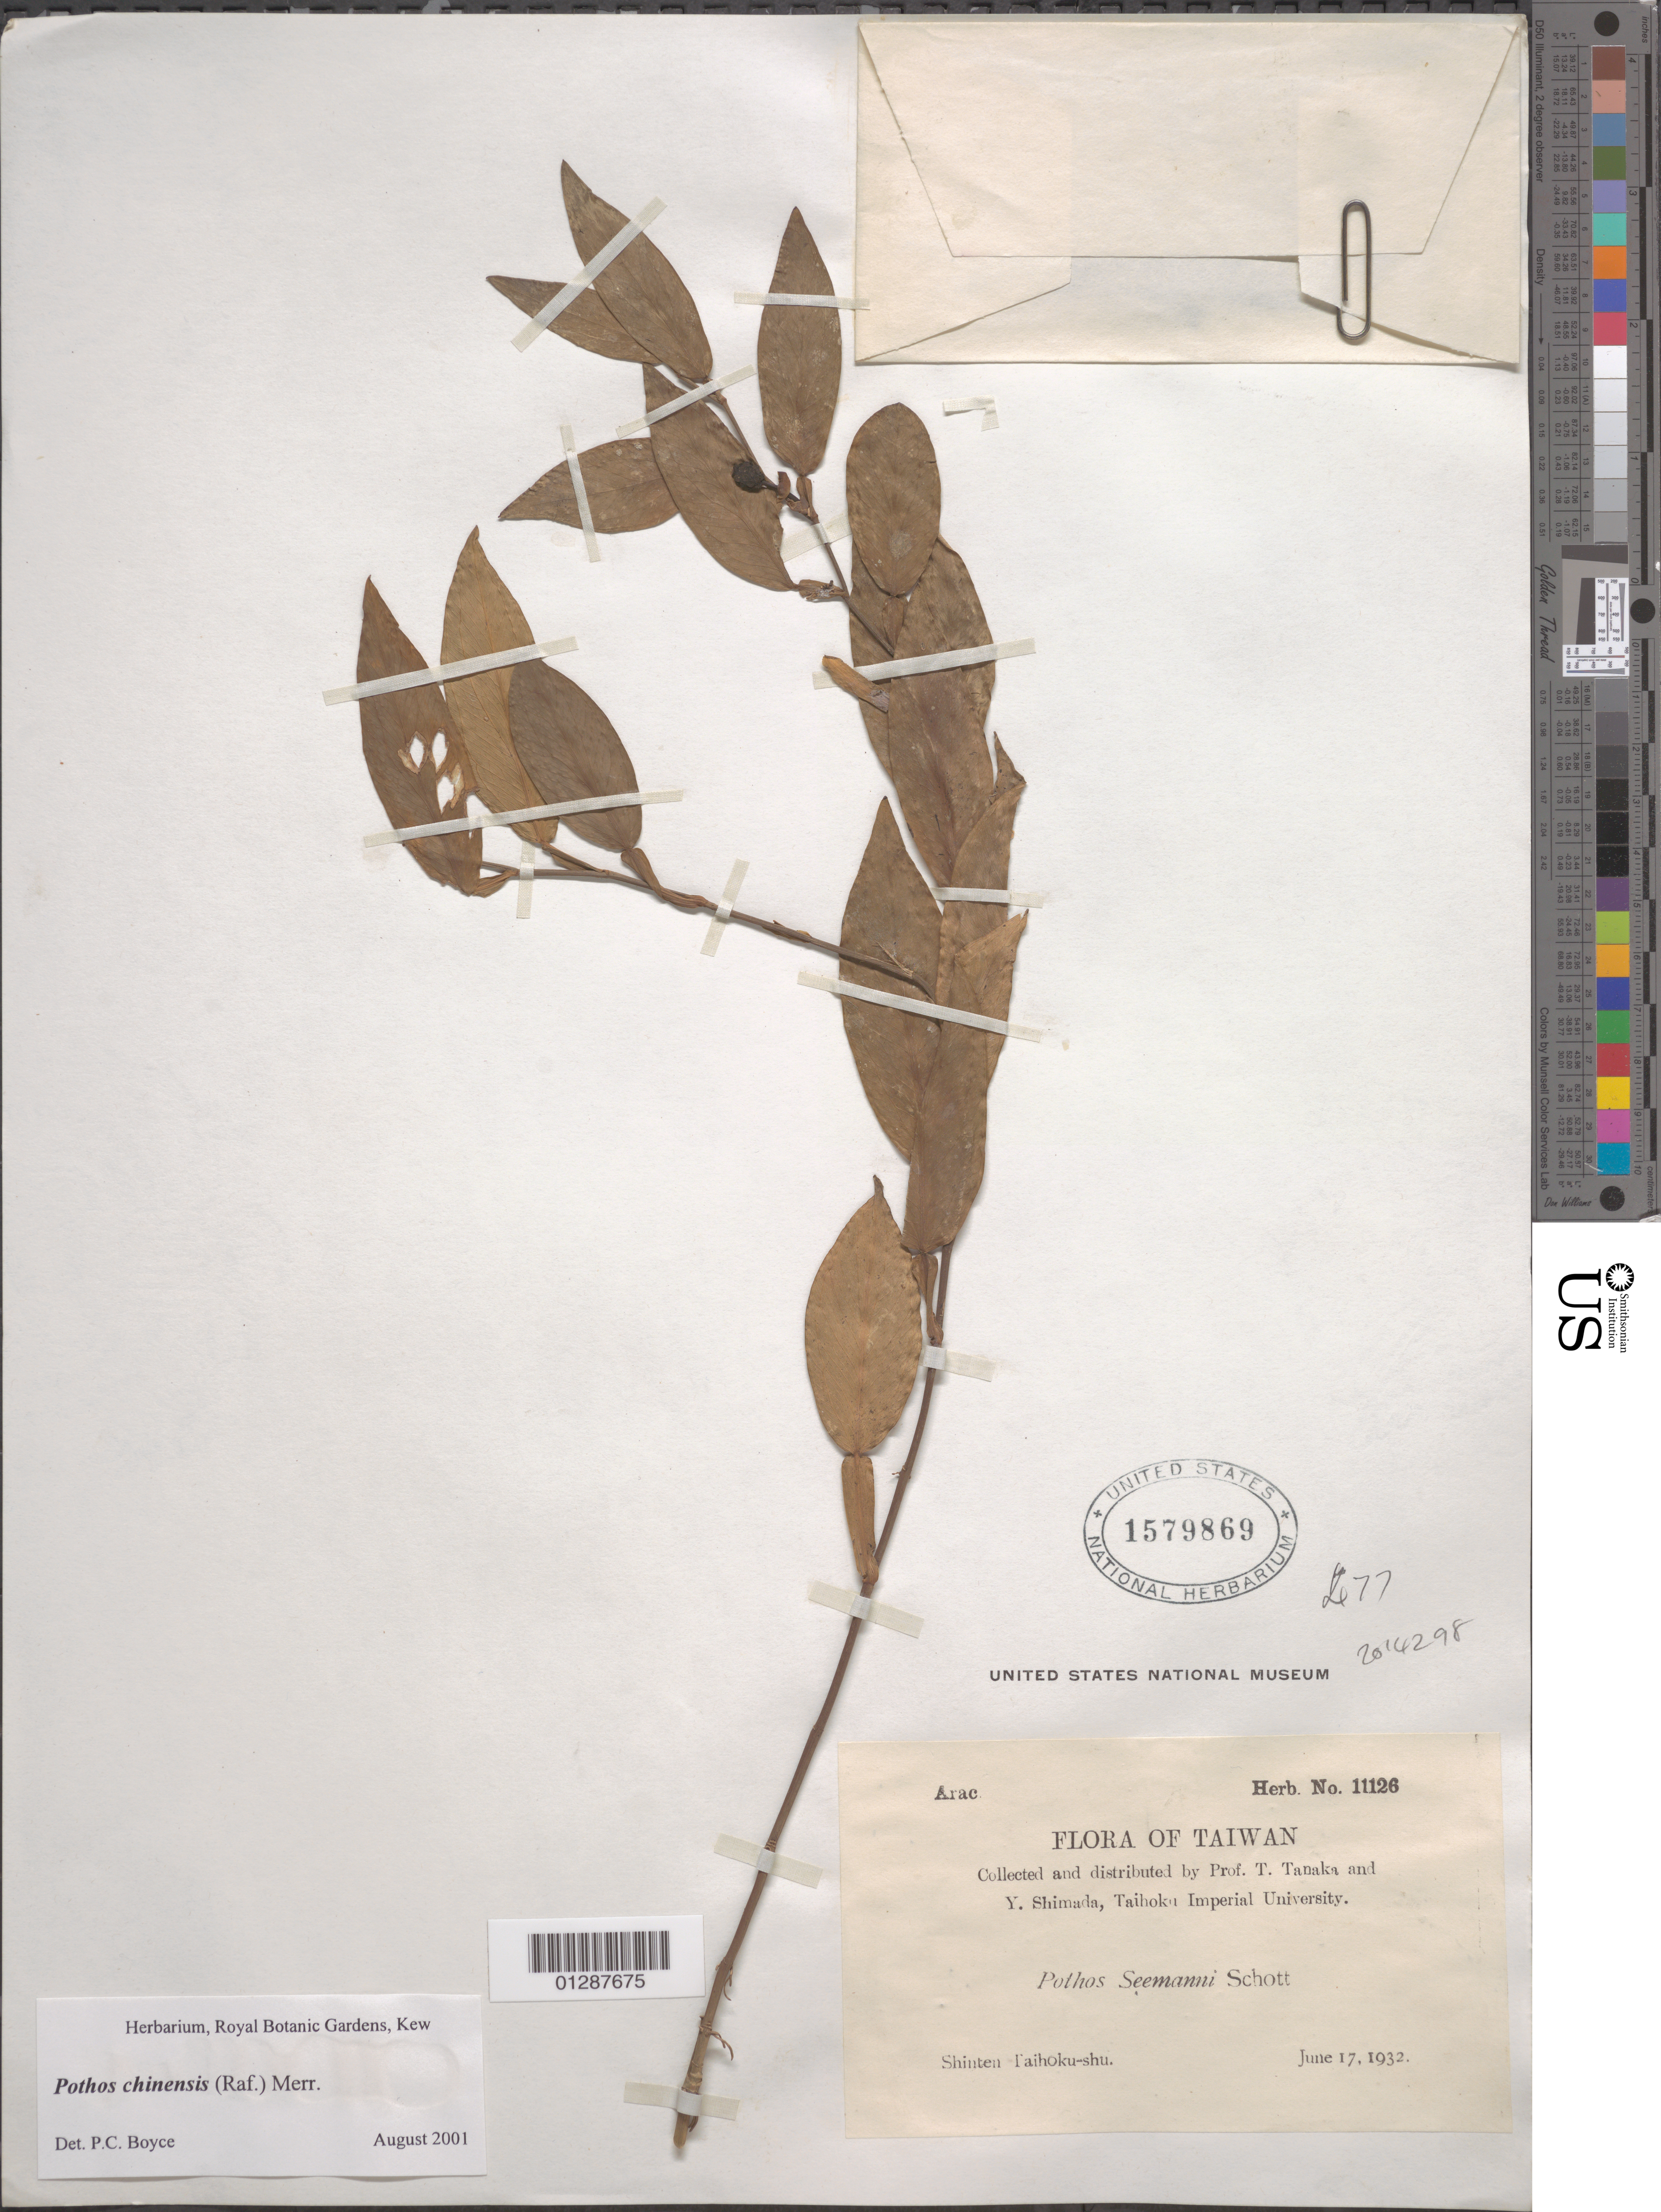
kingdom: Plantae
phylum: Tracheophyta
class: Liliopsida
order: Alismatales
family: Araceae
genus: Pothos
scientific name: Pothos chinensis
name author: (Raf.) Merr.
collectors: T. Tanaka & Y. Shimada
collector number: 11126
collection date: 1932-06-17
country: Taiwan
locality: Shinten Taihoku-shu.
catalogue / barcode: US 1579869